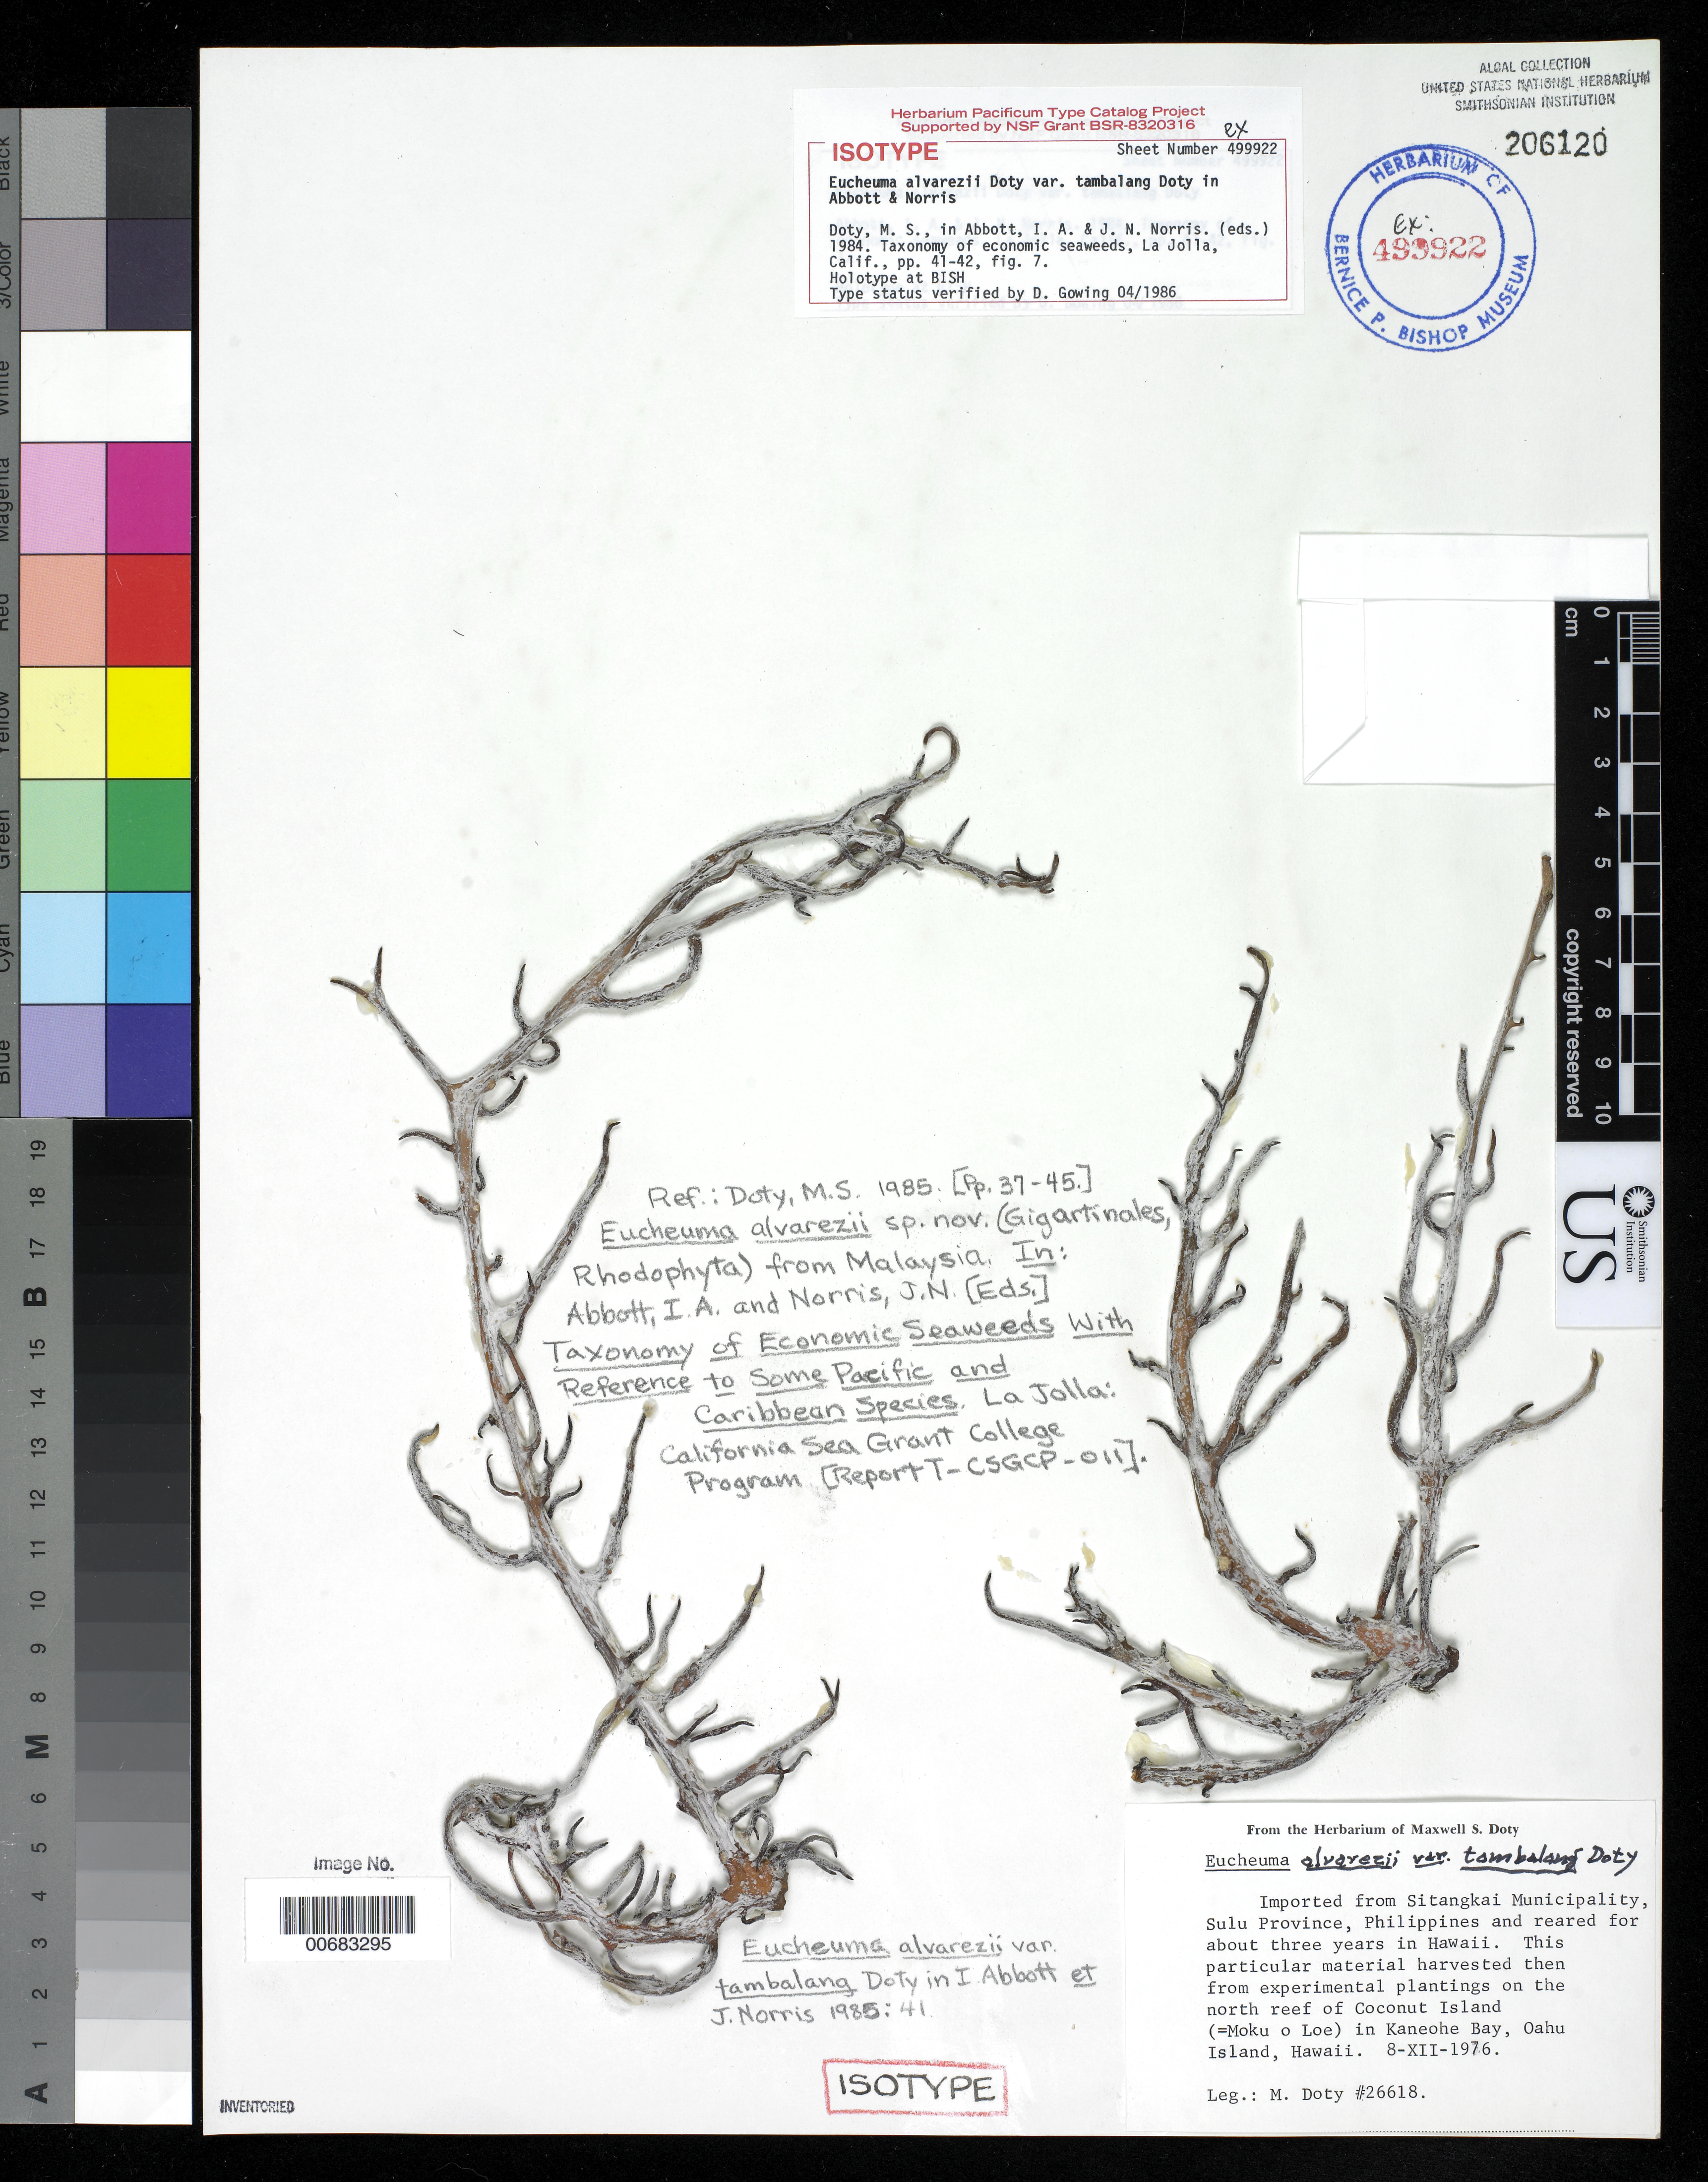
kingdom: Plantae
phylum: Rhodophyta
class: Florideophyceae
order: Gigartinales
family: Solieriaceae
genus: Eucheuma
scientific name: Eucheuma alvarezii var. tambalang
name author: Doty in I.A. Abbott & J.N. Norris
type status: Isotype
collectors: M. S. Doty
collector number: MSD 26618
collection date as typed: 08 Dec 1976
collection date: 1976-12-08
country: United States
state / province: Hawaii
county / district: Honolulu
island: Oahu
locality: Kaneohe Bay, Coconut Island (Moku o Lo'e).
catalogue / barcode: US 206120